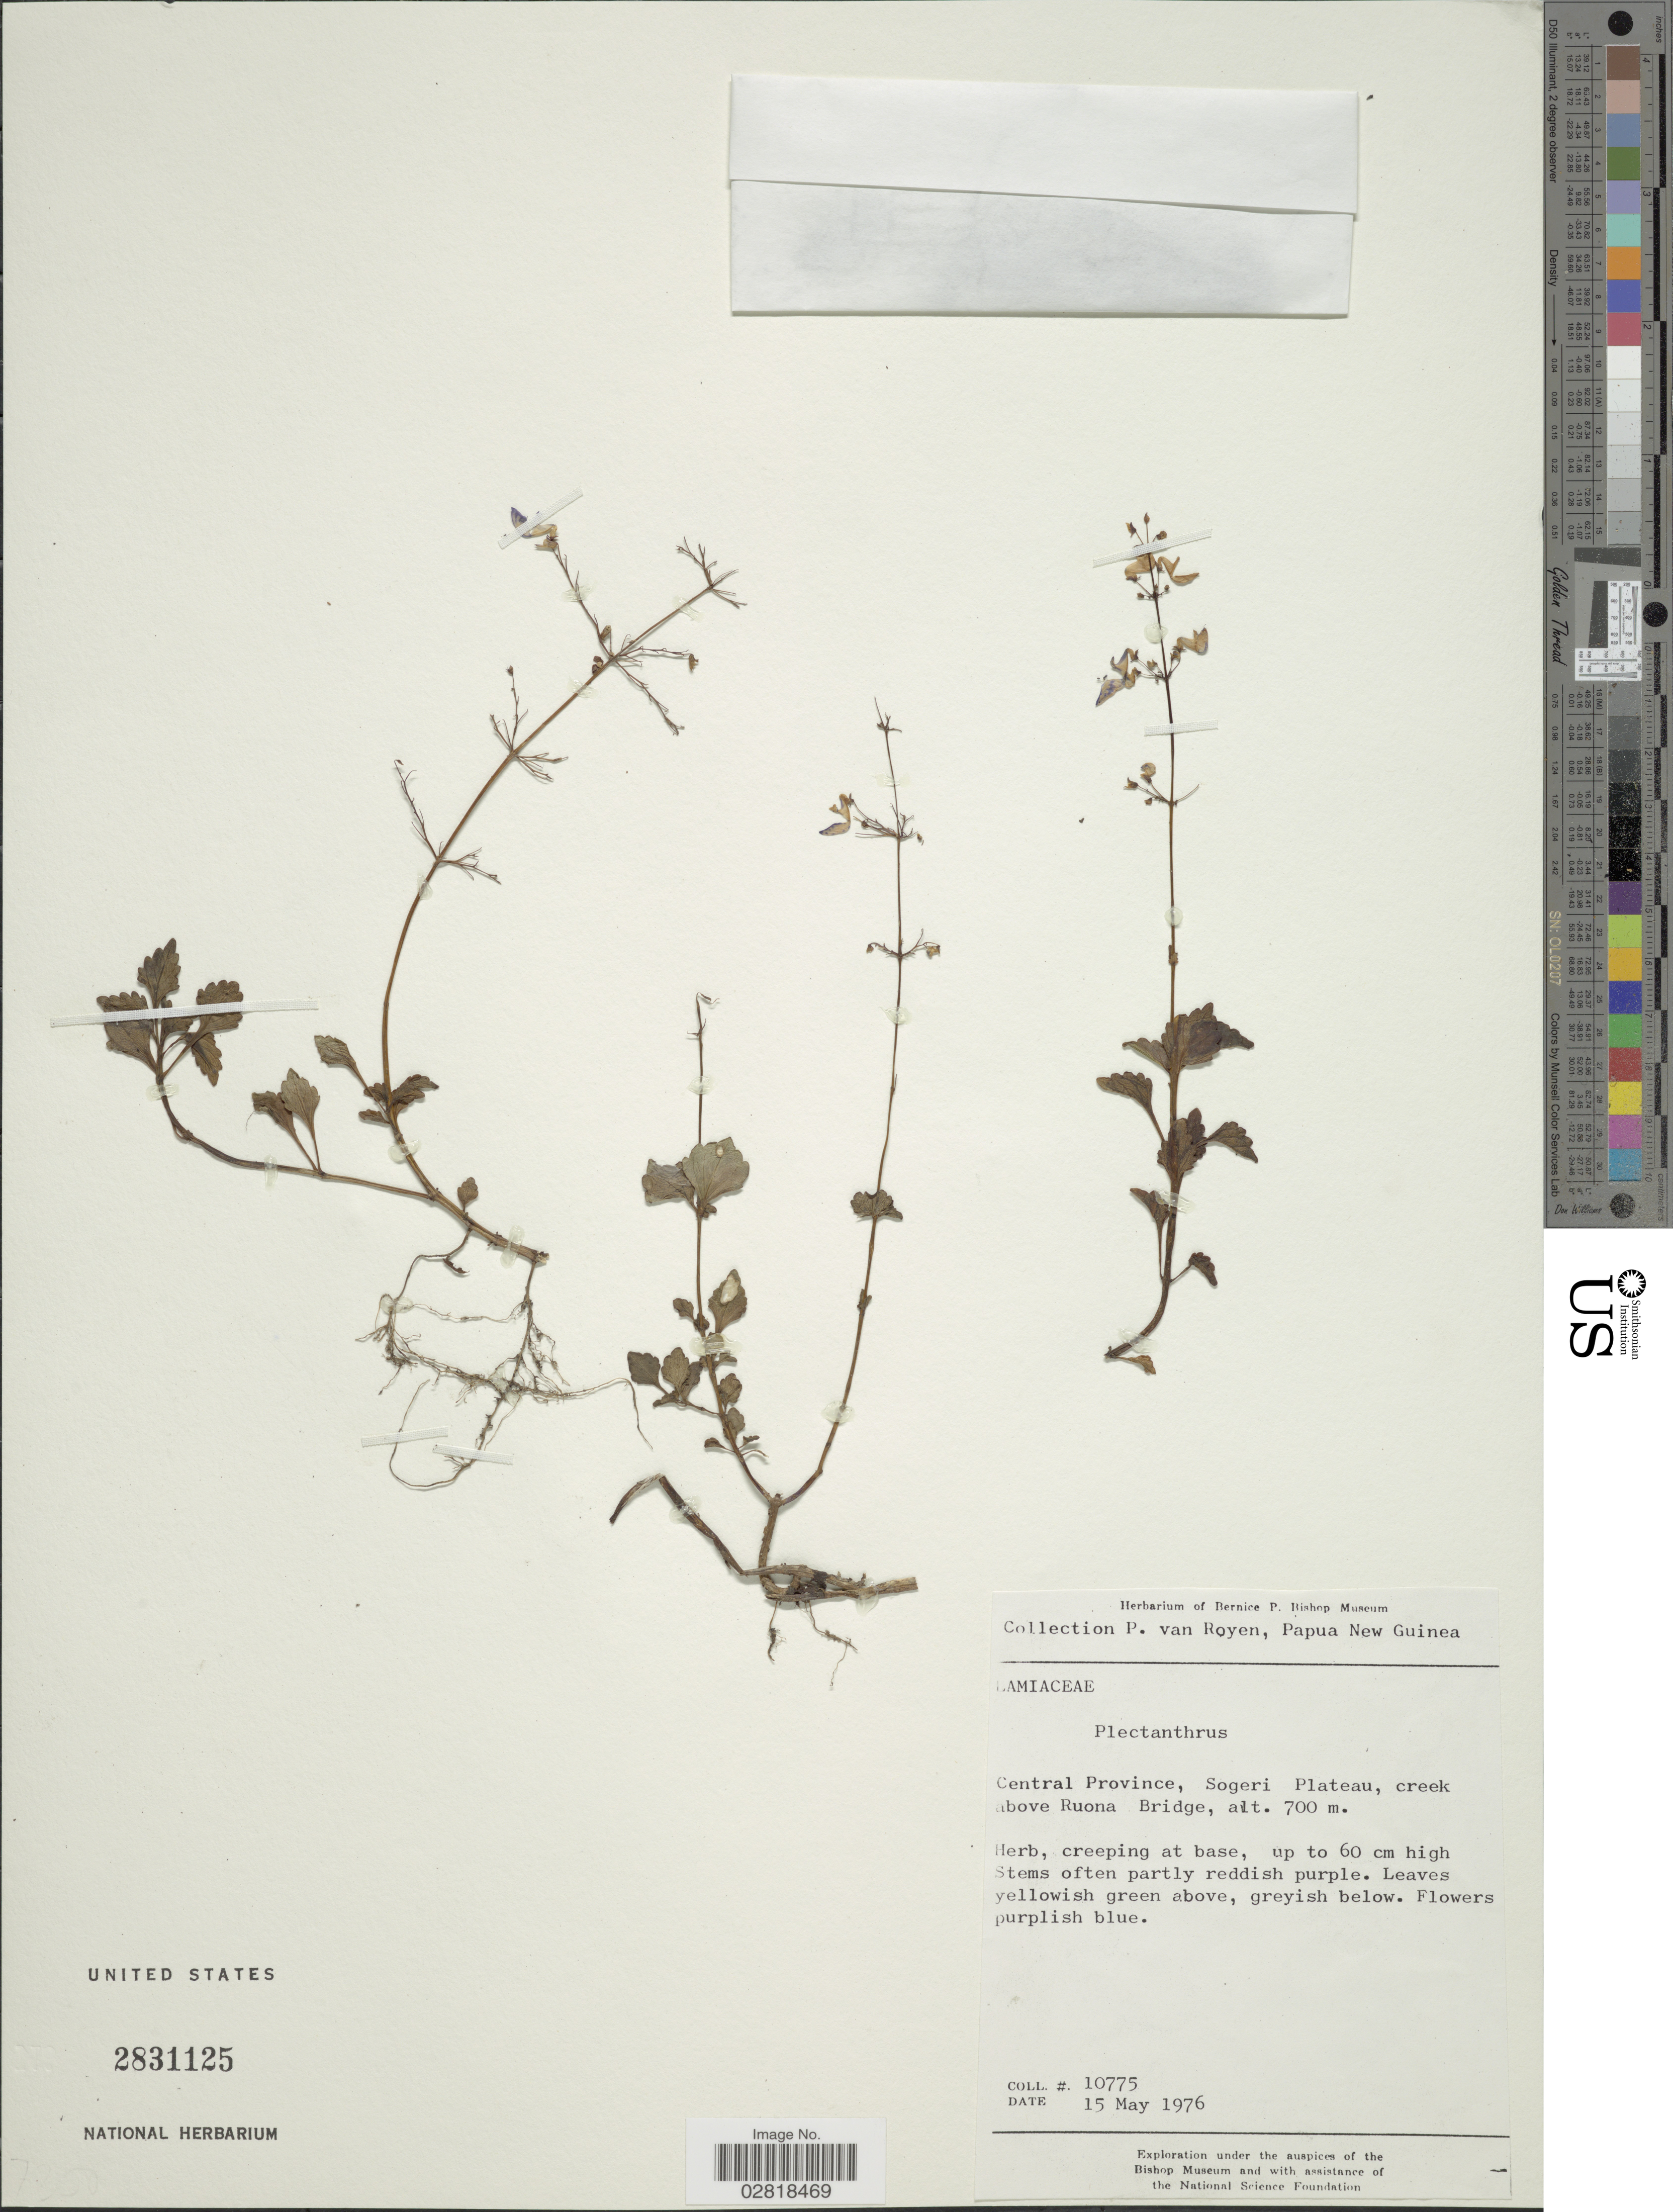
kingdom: Plantae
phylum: Tracheophyta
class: Magnoliopsida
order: Lamiales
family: Lamiaceae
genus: Plectranthus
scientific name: Plectranthus sp.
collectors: P. van Royen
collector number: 10775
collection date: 1976-05-15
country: Papua New Guinea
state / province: Central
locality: Central Province, Sogeri Plateau, creek above Ruona Bridge.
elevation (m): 700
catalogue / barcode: US 2831125